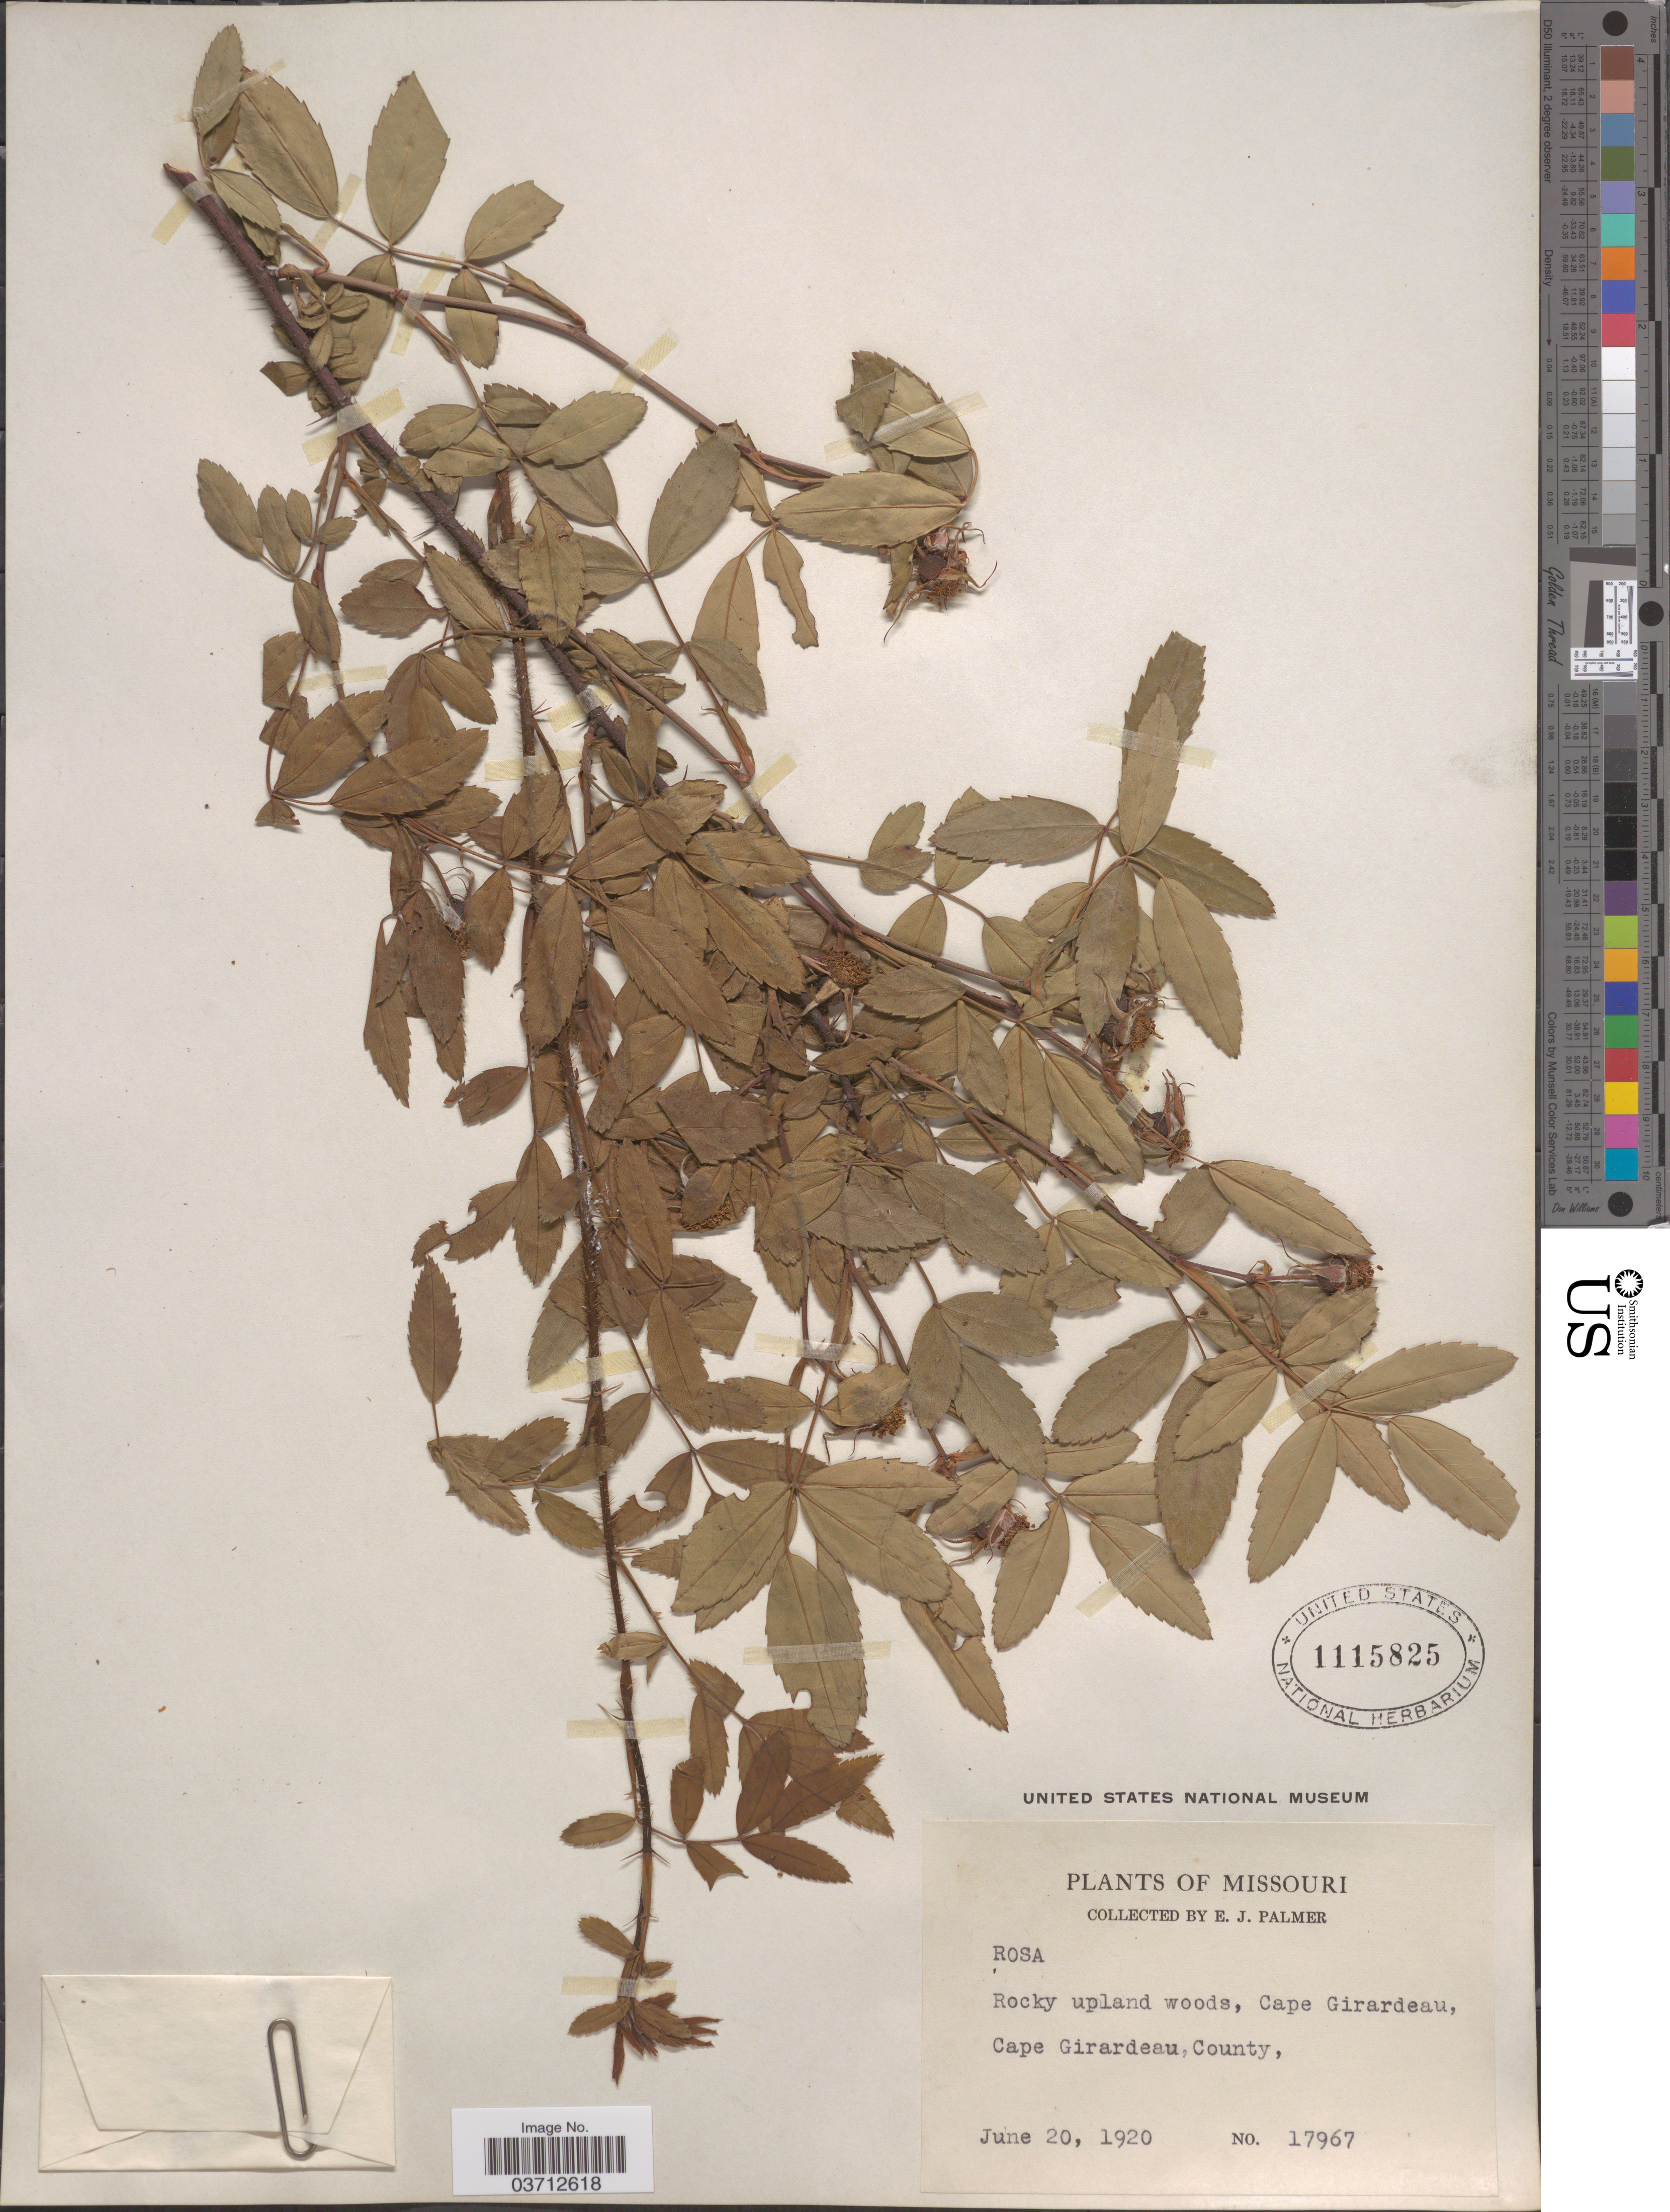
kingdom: Plantae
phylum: Tracheophyta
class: Magnoliopsida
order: Rosales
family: Rosaceae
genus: Rosa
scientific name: Rosa sp.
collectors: E. J. Palmer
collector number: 17967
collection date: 1920-06-20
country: United States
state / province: Missouri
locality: Rocky upland woods, Cape Girardeau, Cape Girardeau, County.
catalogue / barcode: US 1115825